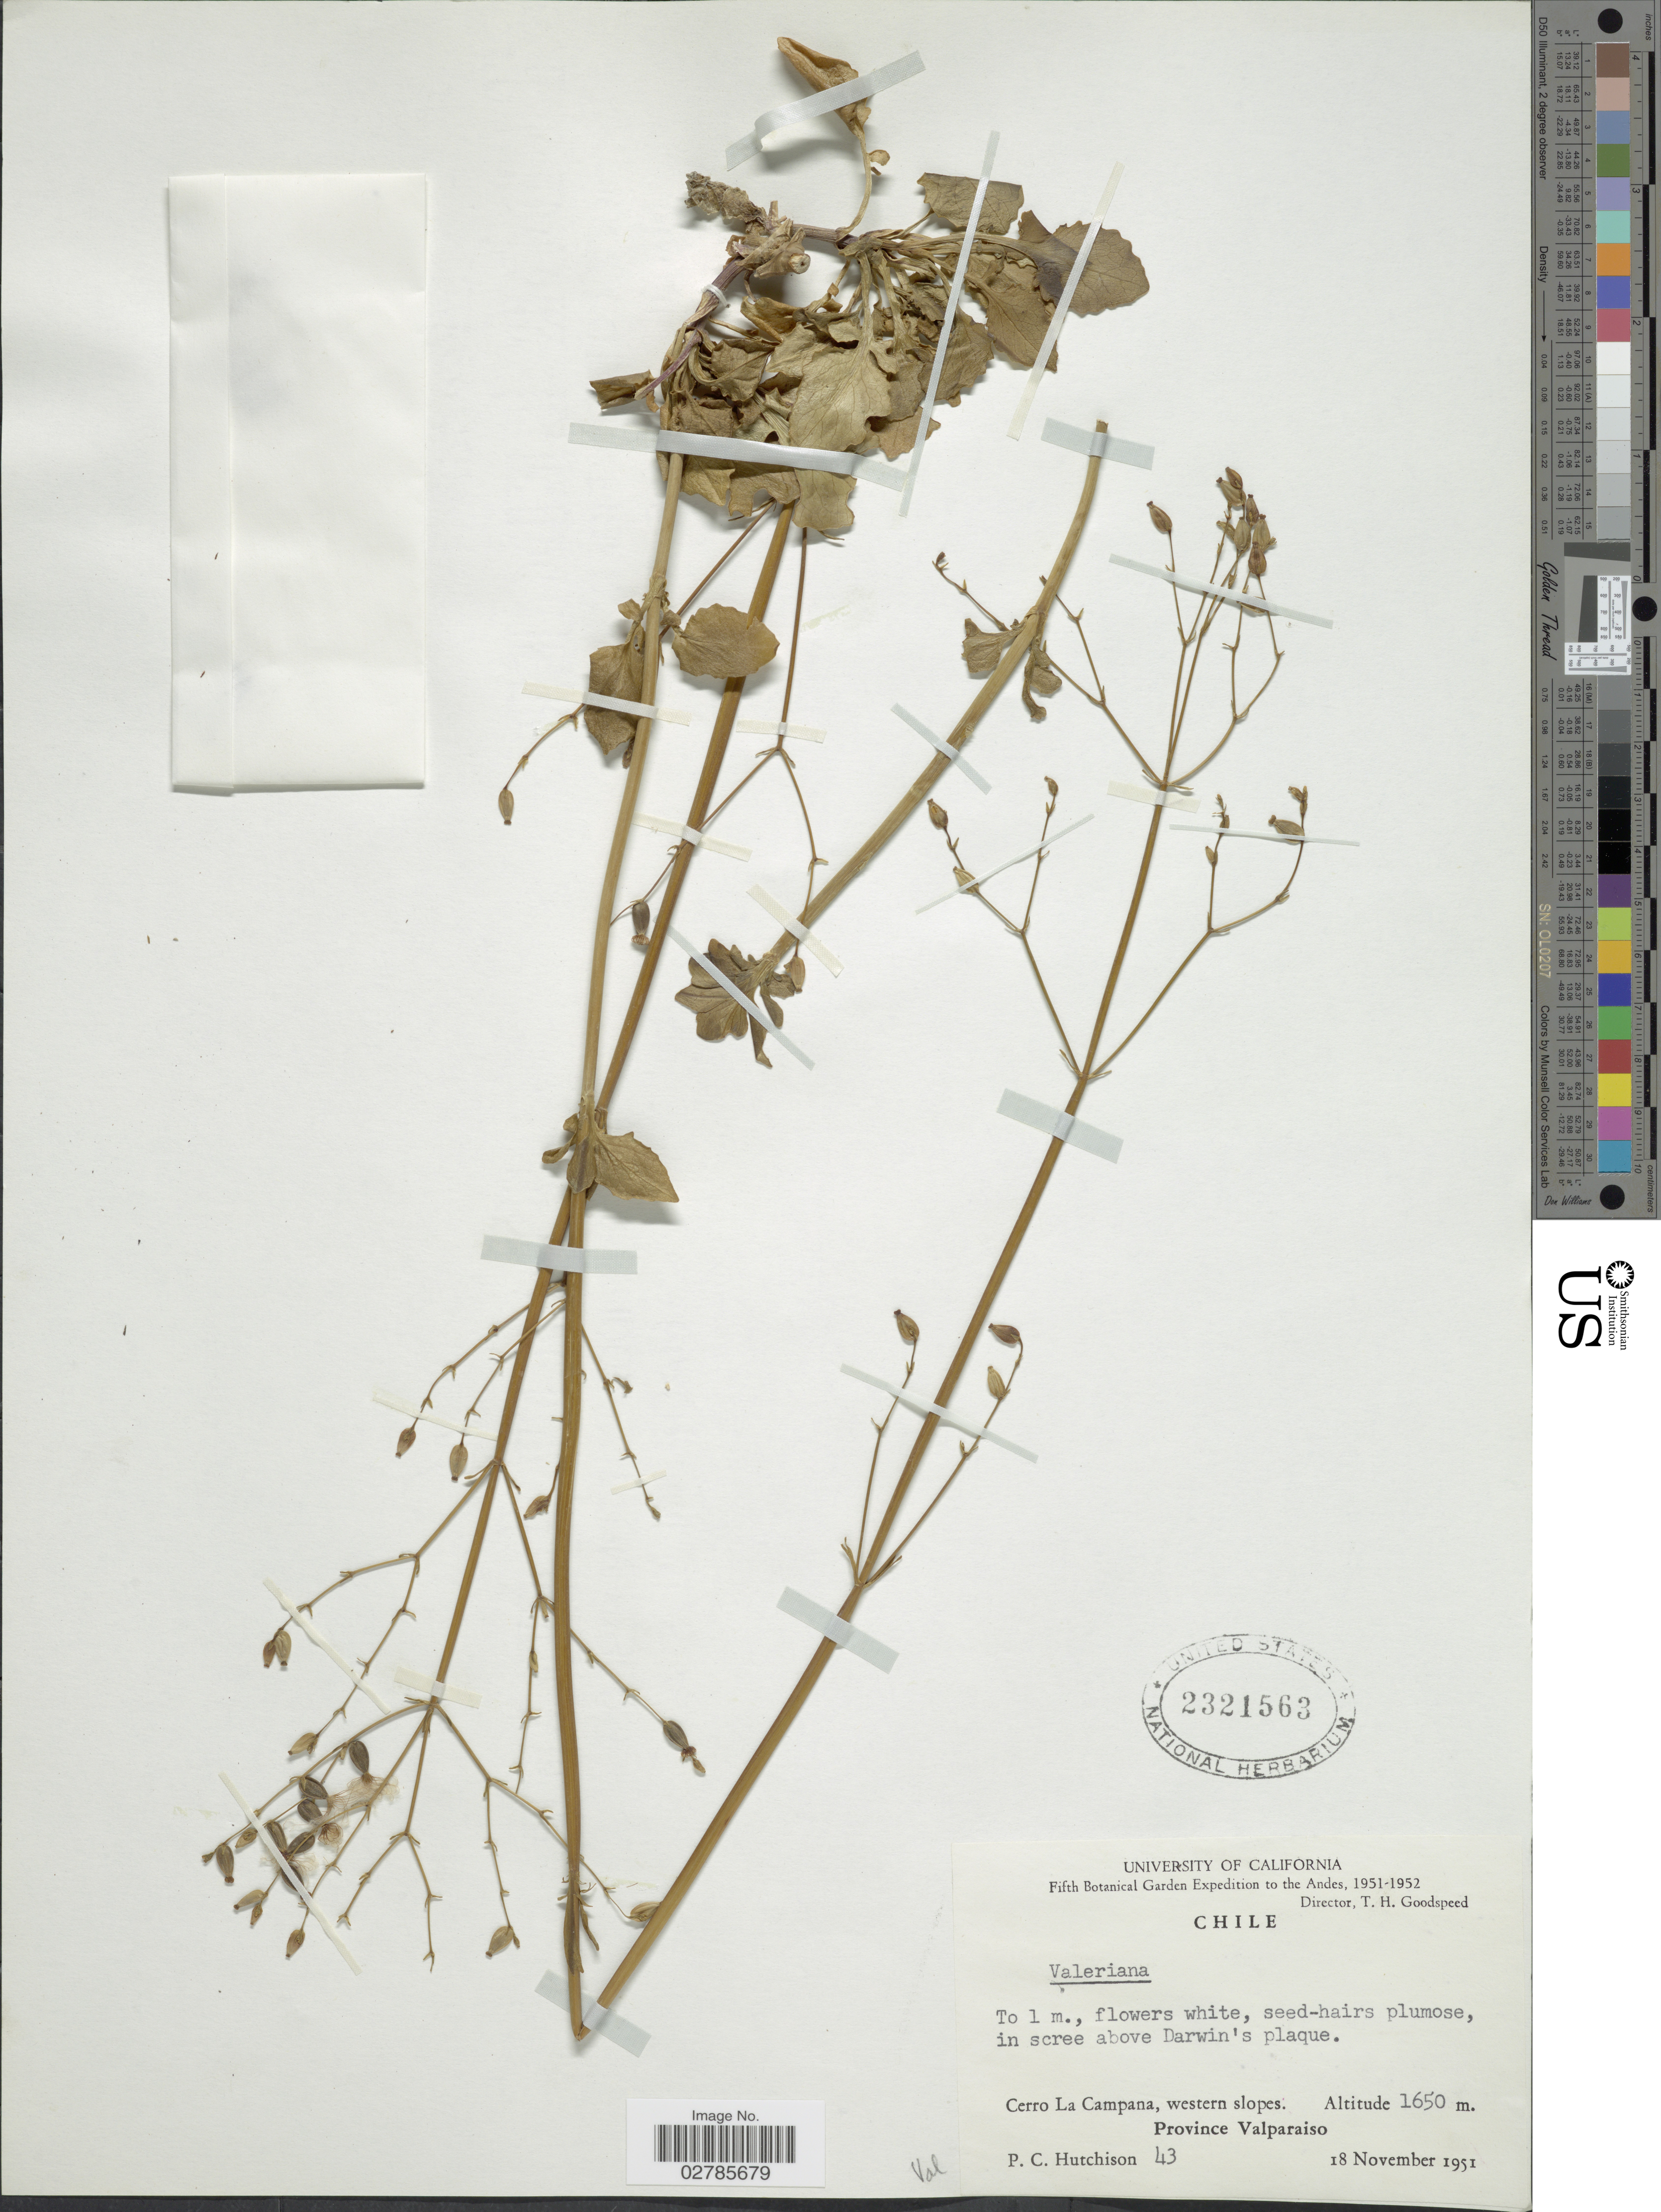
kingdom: Plantae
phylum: Tracheophyta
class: Magnoliopsida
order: Dipsacales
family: Caprifoliaceae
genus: Valeriana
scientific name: Valeriana sp.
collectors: P. C. Hutchison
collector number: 43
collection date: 1951-11-18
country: Chile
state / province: Valparaíso (V)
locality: The Andes, in scree above Darwin's plaque, Cerro La Campana, western slopes, Province Valparaiso.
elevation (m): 1650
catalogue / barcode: US 2321563